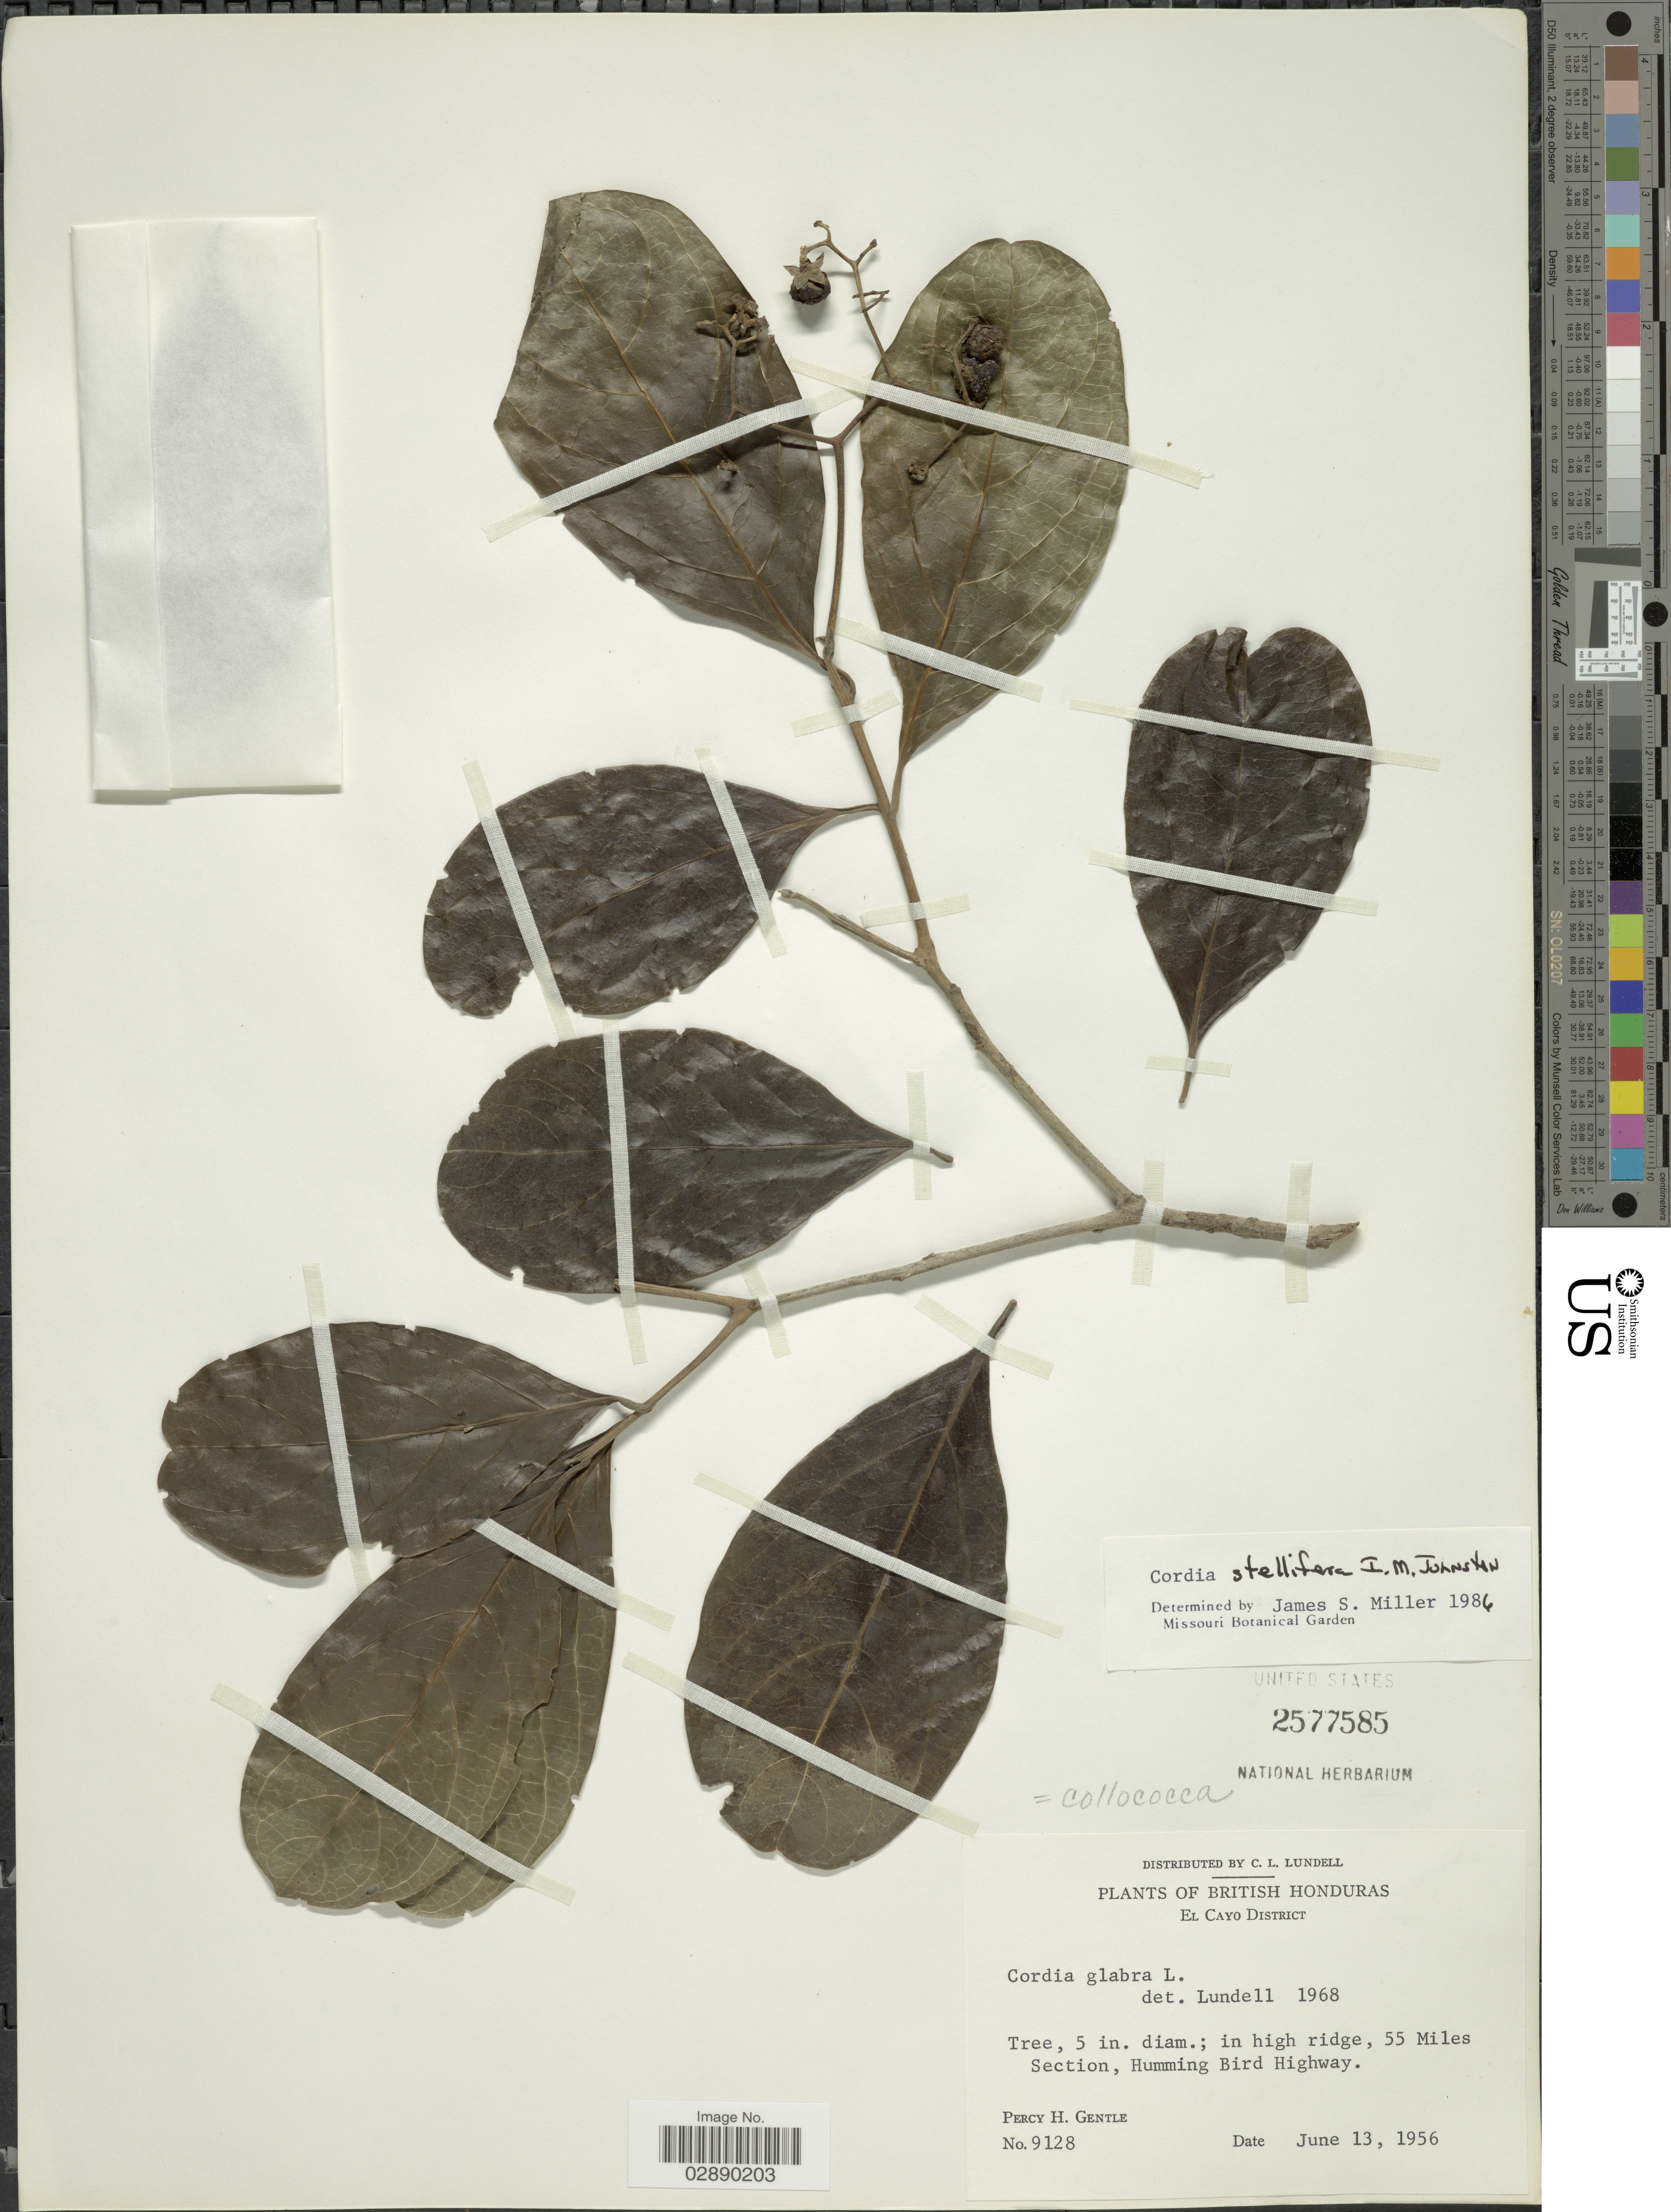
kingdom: Plantae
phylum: Tracheophyta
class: Magnoliopsida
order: Boraginales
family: Cordiaceae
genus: Cordia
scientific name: Cordia stellifera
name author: I.M. Johnst.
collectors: P. H. Gentle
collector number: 9128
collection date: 1956-06-13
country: Belize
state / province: Cayo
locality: British Honduras, El Cayo District. In high ridge, 55 Miles Section, Humming Bird Highway.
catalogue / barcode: US 2577585